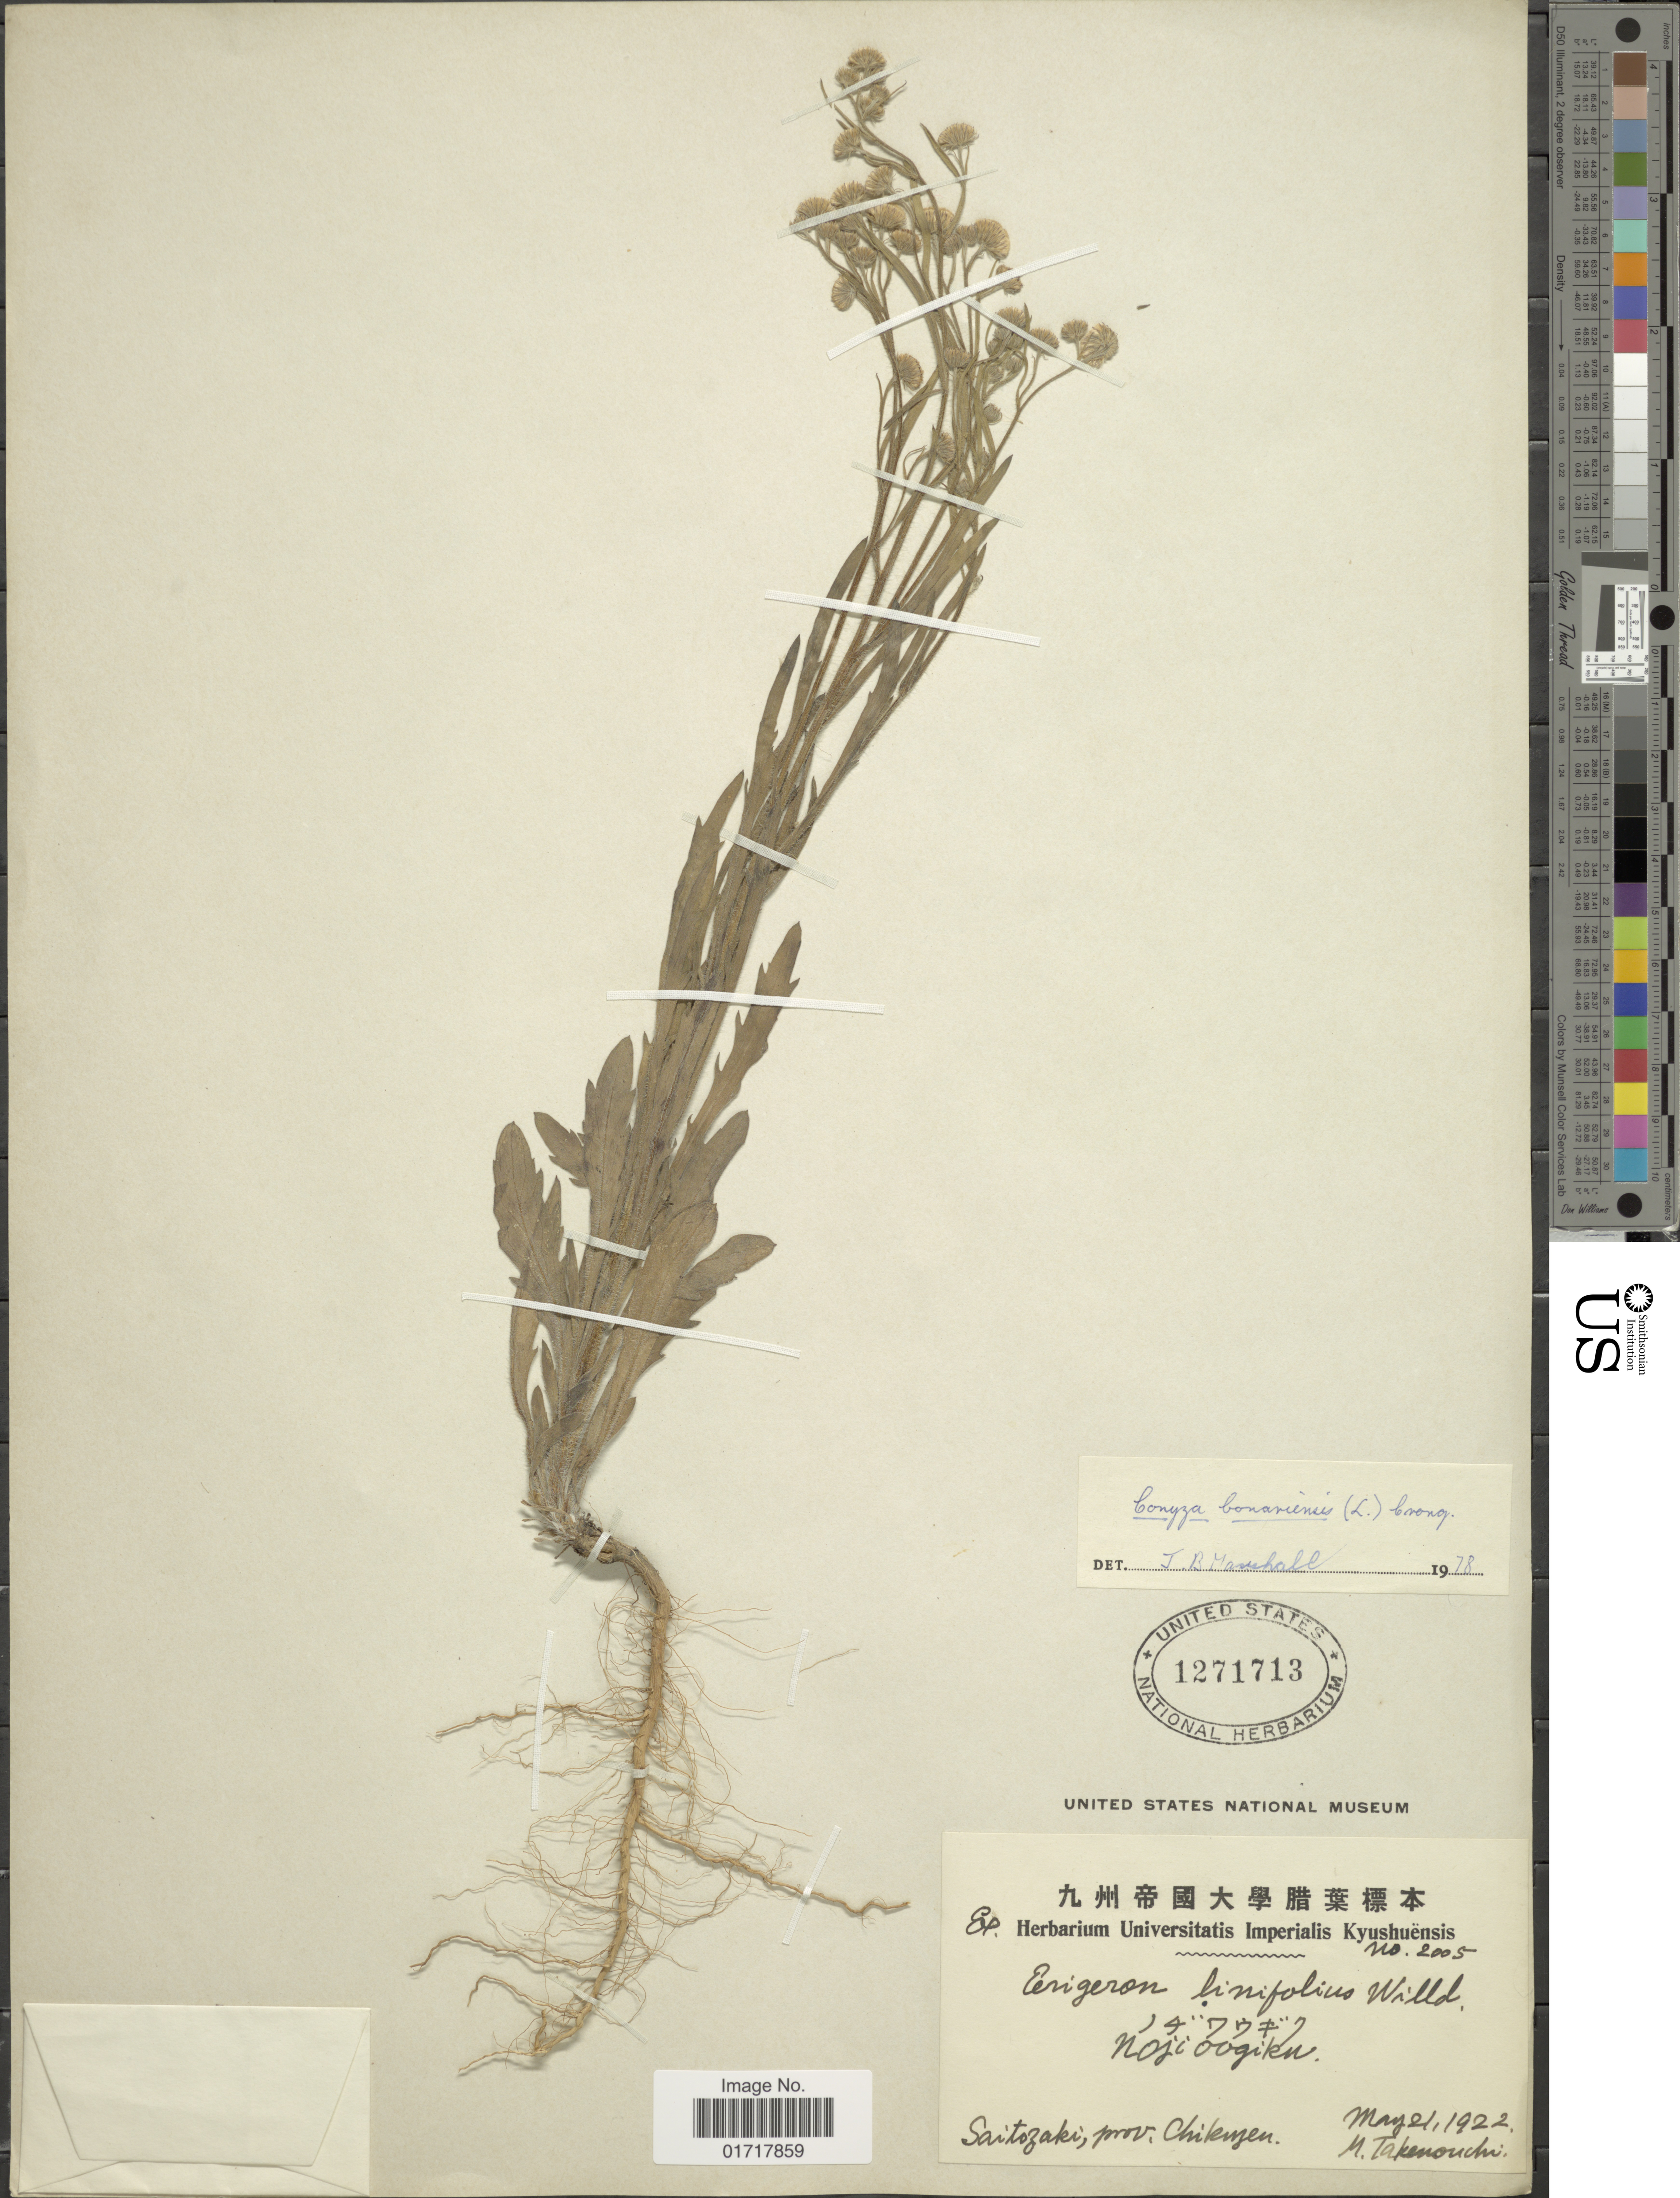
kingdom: Plantae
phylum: Tracheophyta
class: Magnoliopsida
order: Asterales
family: Asteraceae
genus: Conyza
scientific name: Conyza bonariensis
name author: (L.) Cronq.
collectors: M. Takenouchi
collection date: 1922-05-21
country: Japan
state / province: Hukuoka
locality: Saitozaki, prov. Chikuzen.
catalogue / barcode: US 1271713